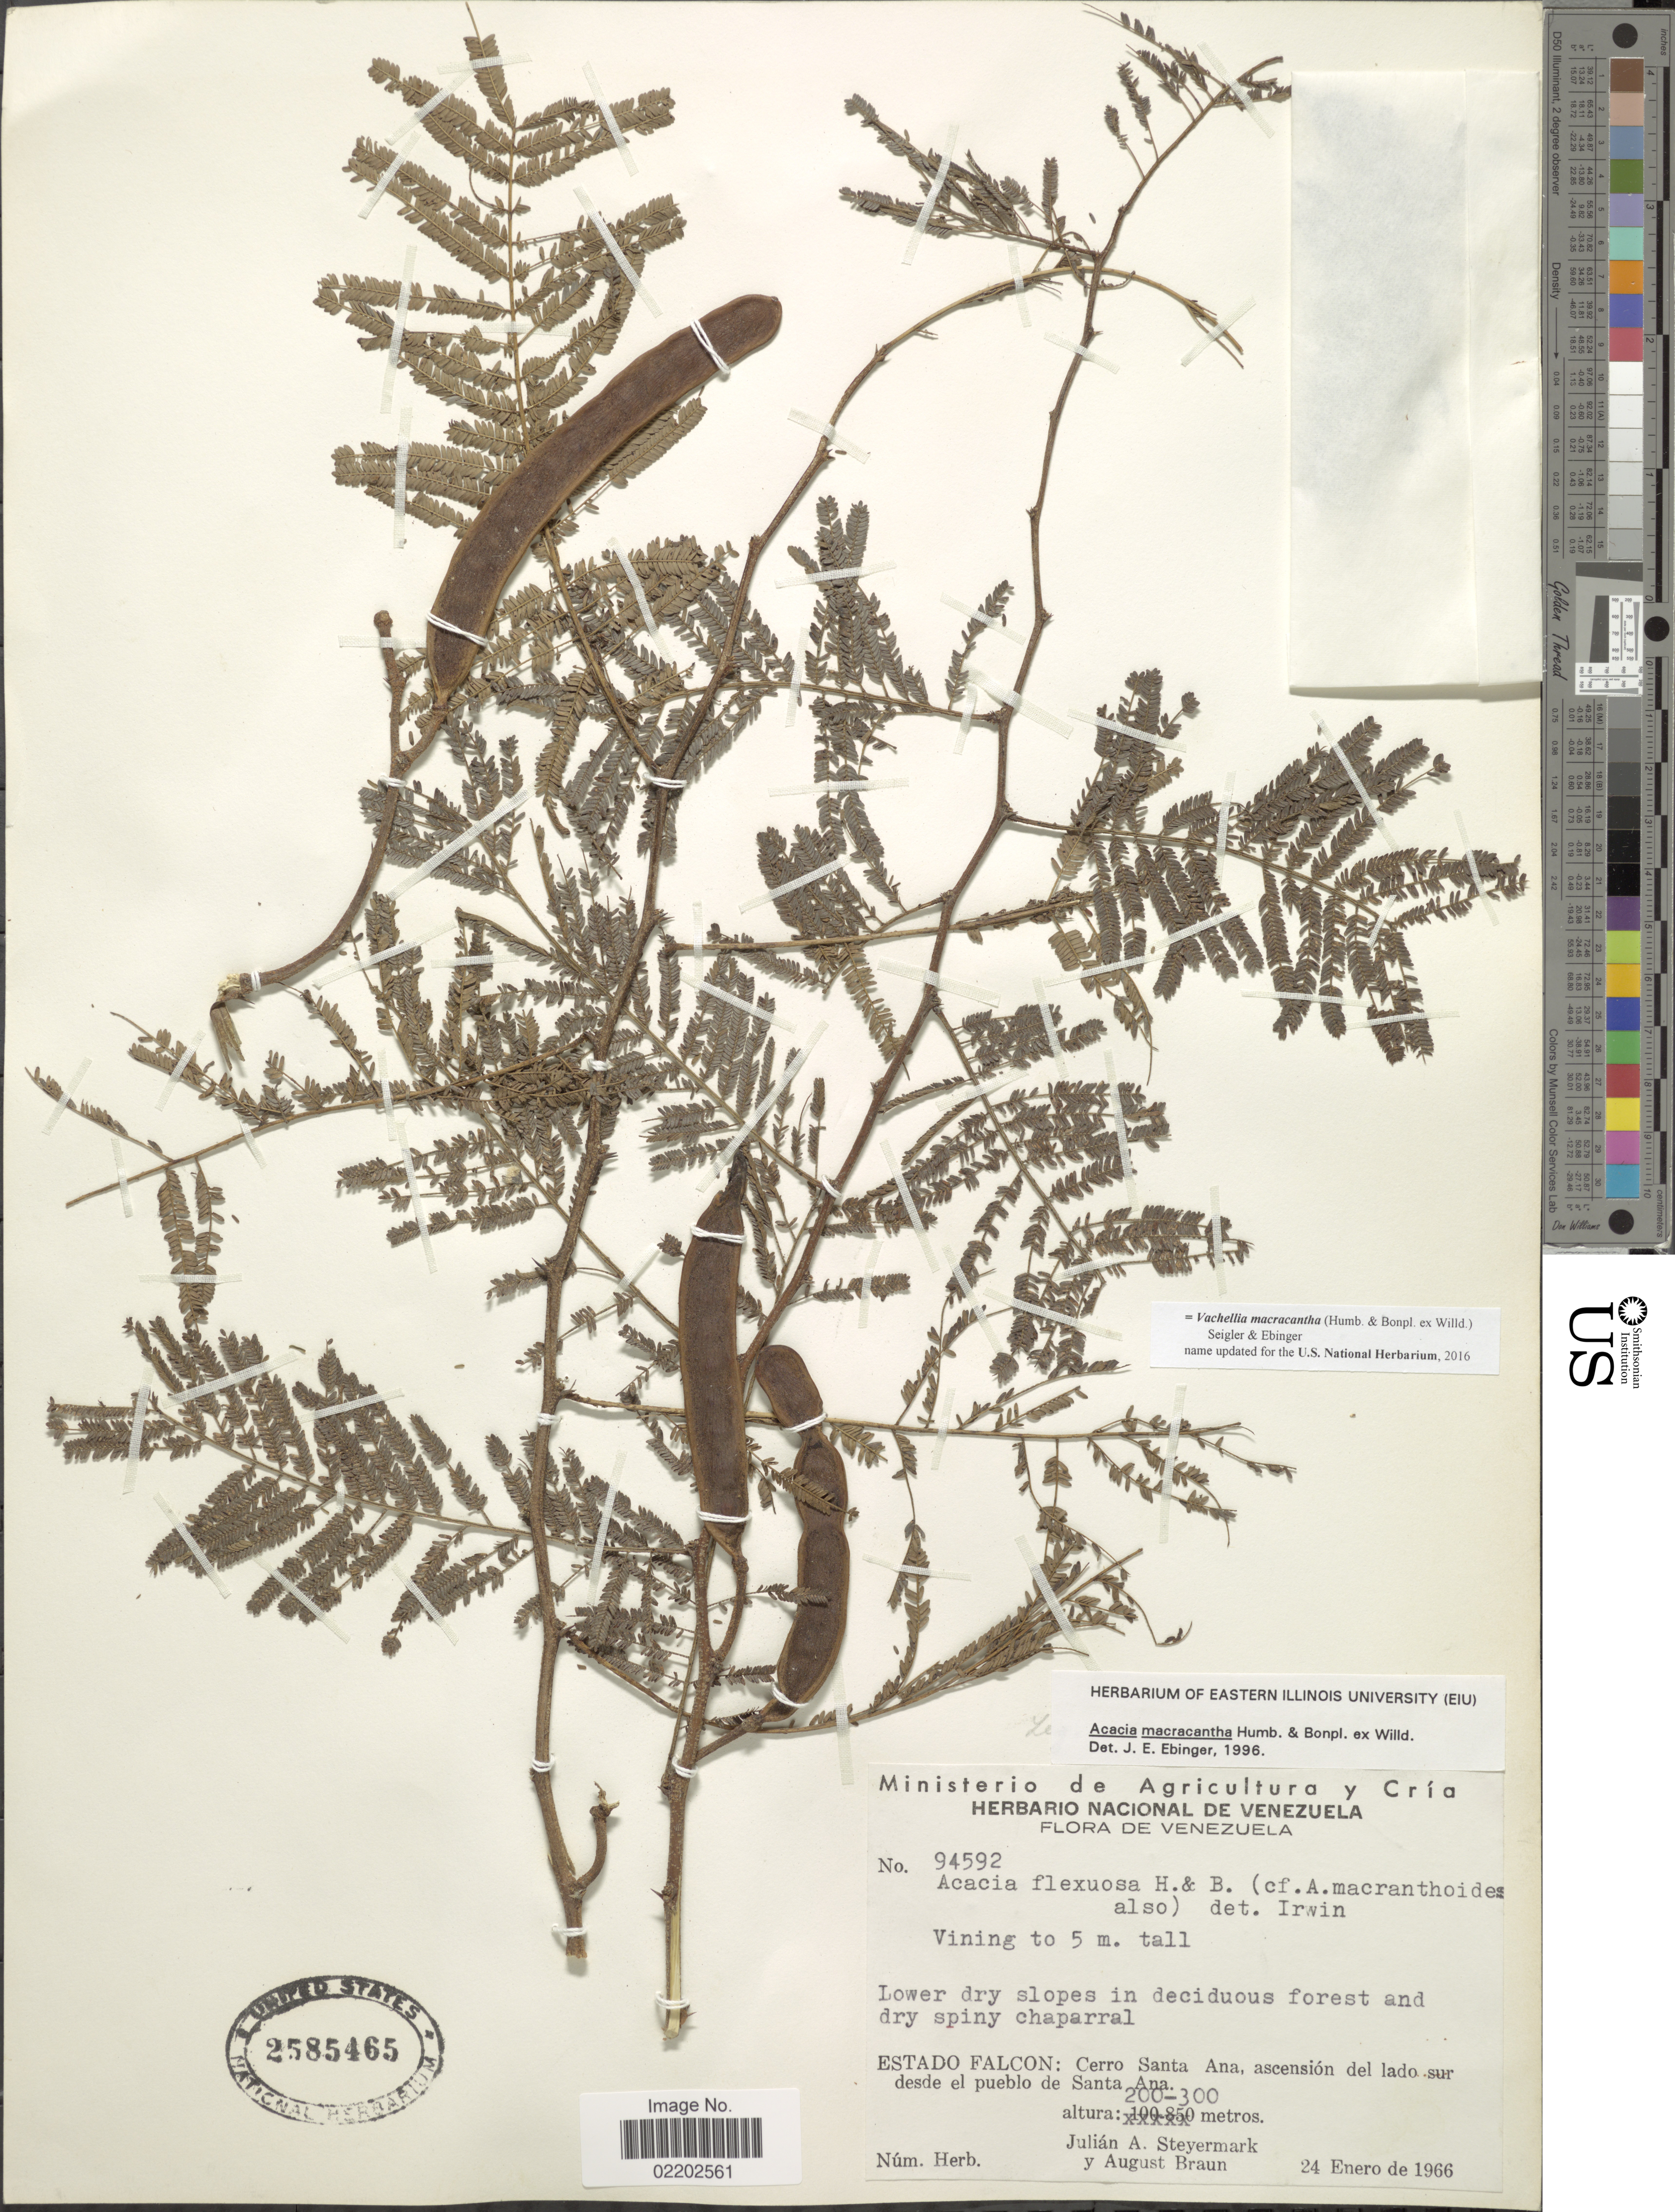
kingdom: Plantae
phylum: Tracheophyta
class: Magnoliopsida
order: Fabales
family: Fabaceae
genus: Vachellia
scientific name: Vachellia macracantha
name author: (Humb. & Bonpl. ex Willd.) Seigler & Ebinger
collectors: J. Steyermark & A. Braun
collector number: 94592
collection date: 1966-01-24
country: Venezuela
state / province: Falcón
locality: Lower dry slopes in deciduous forest and dry spiny chaparral, Cerro Santa ana, ascensión del lado sur desde el pueblo de Santa Ana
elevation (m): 200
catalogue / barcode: US 2585465